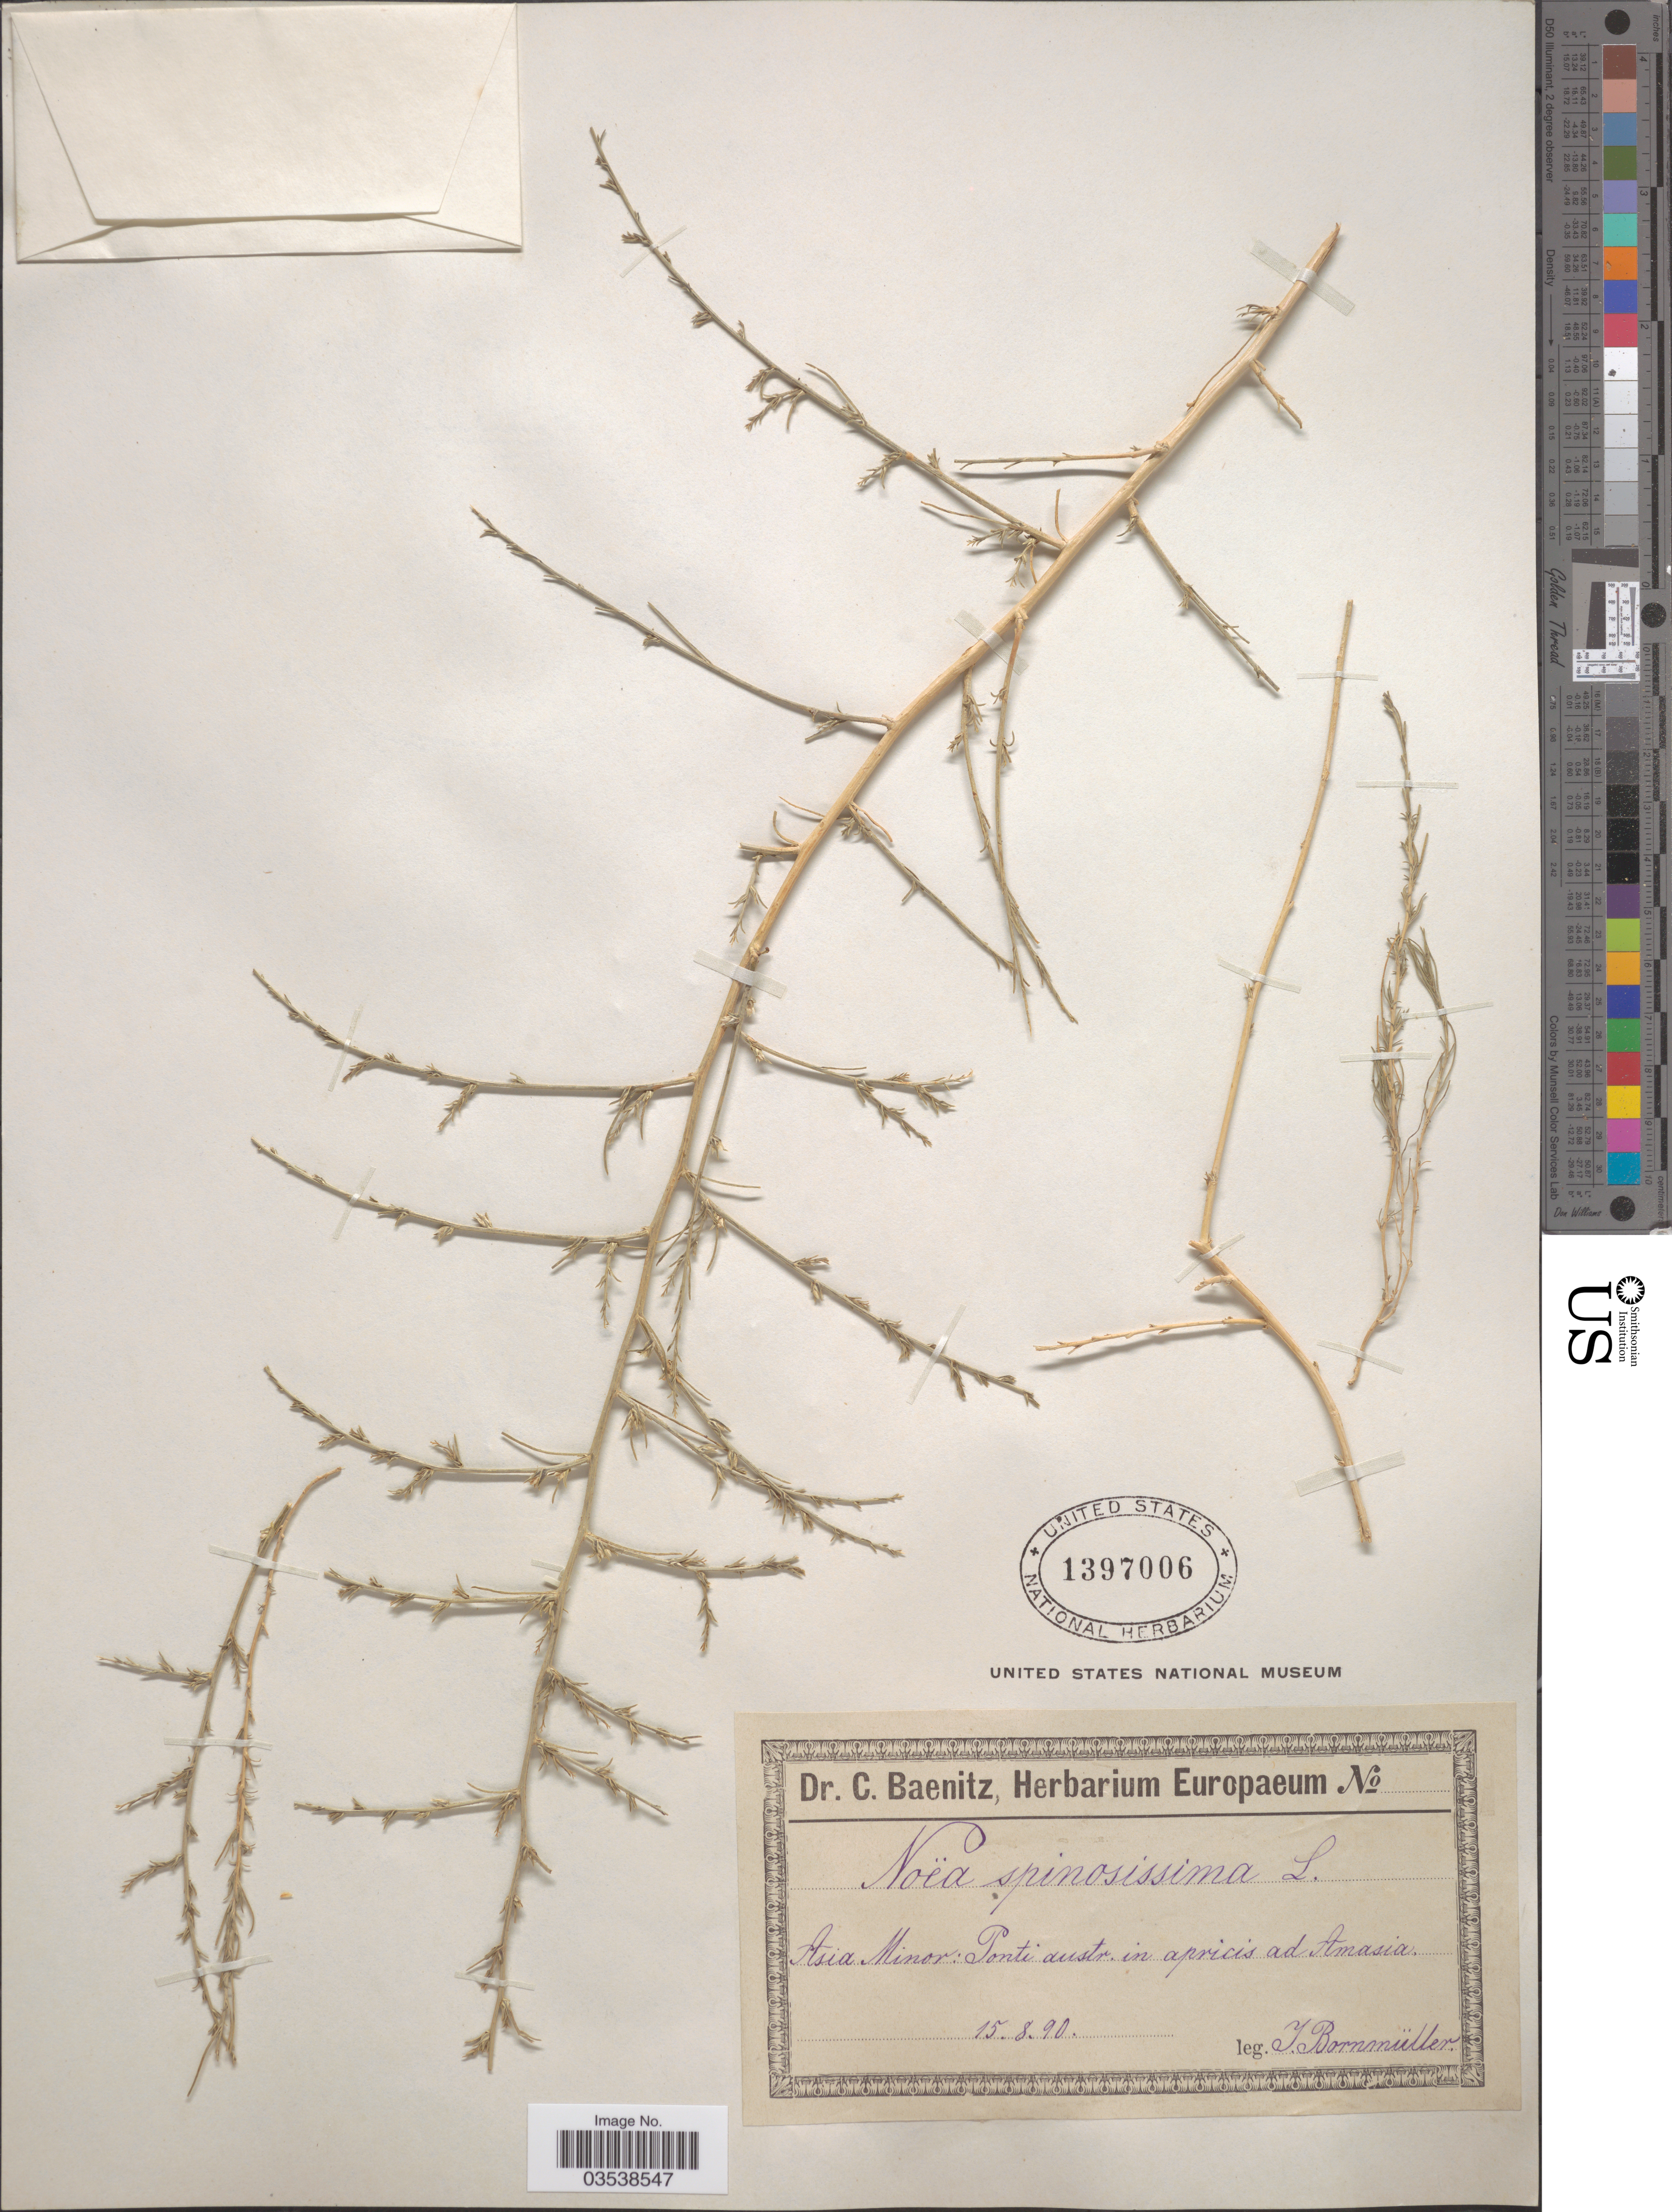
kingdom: Plantae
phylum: Tracheophyta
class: Magnoliopsida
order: Caryophyllales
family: Amaranthaceae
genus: Noaea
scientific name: Noaea spinosissima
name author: Moq. & L.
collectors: J. Bornmüller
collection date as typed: Transcribed d/m/y: 15/8/90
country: Turkey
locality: Asia minor: Ponti austr. in apricis ad Amasia.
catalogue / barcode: US 1397006